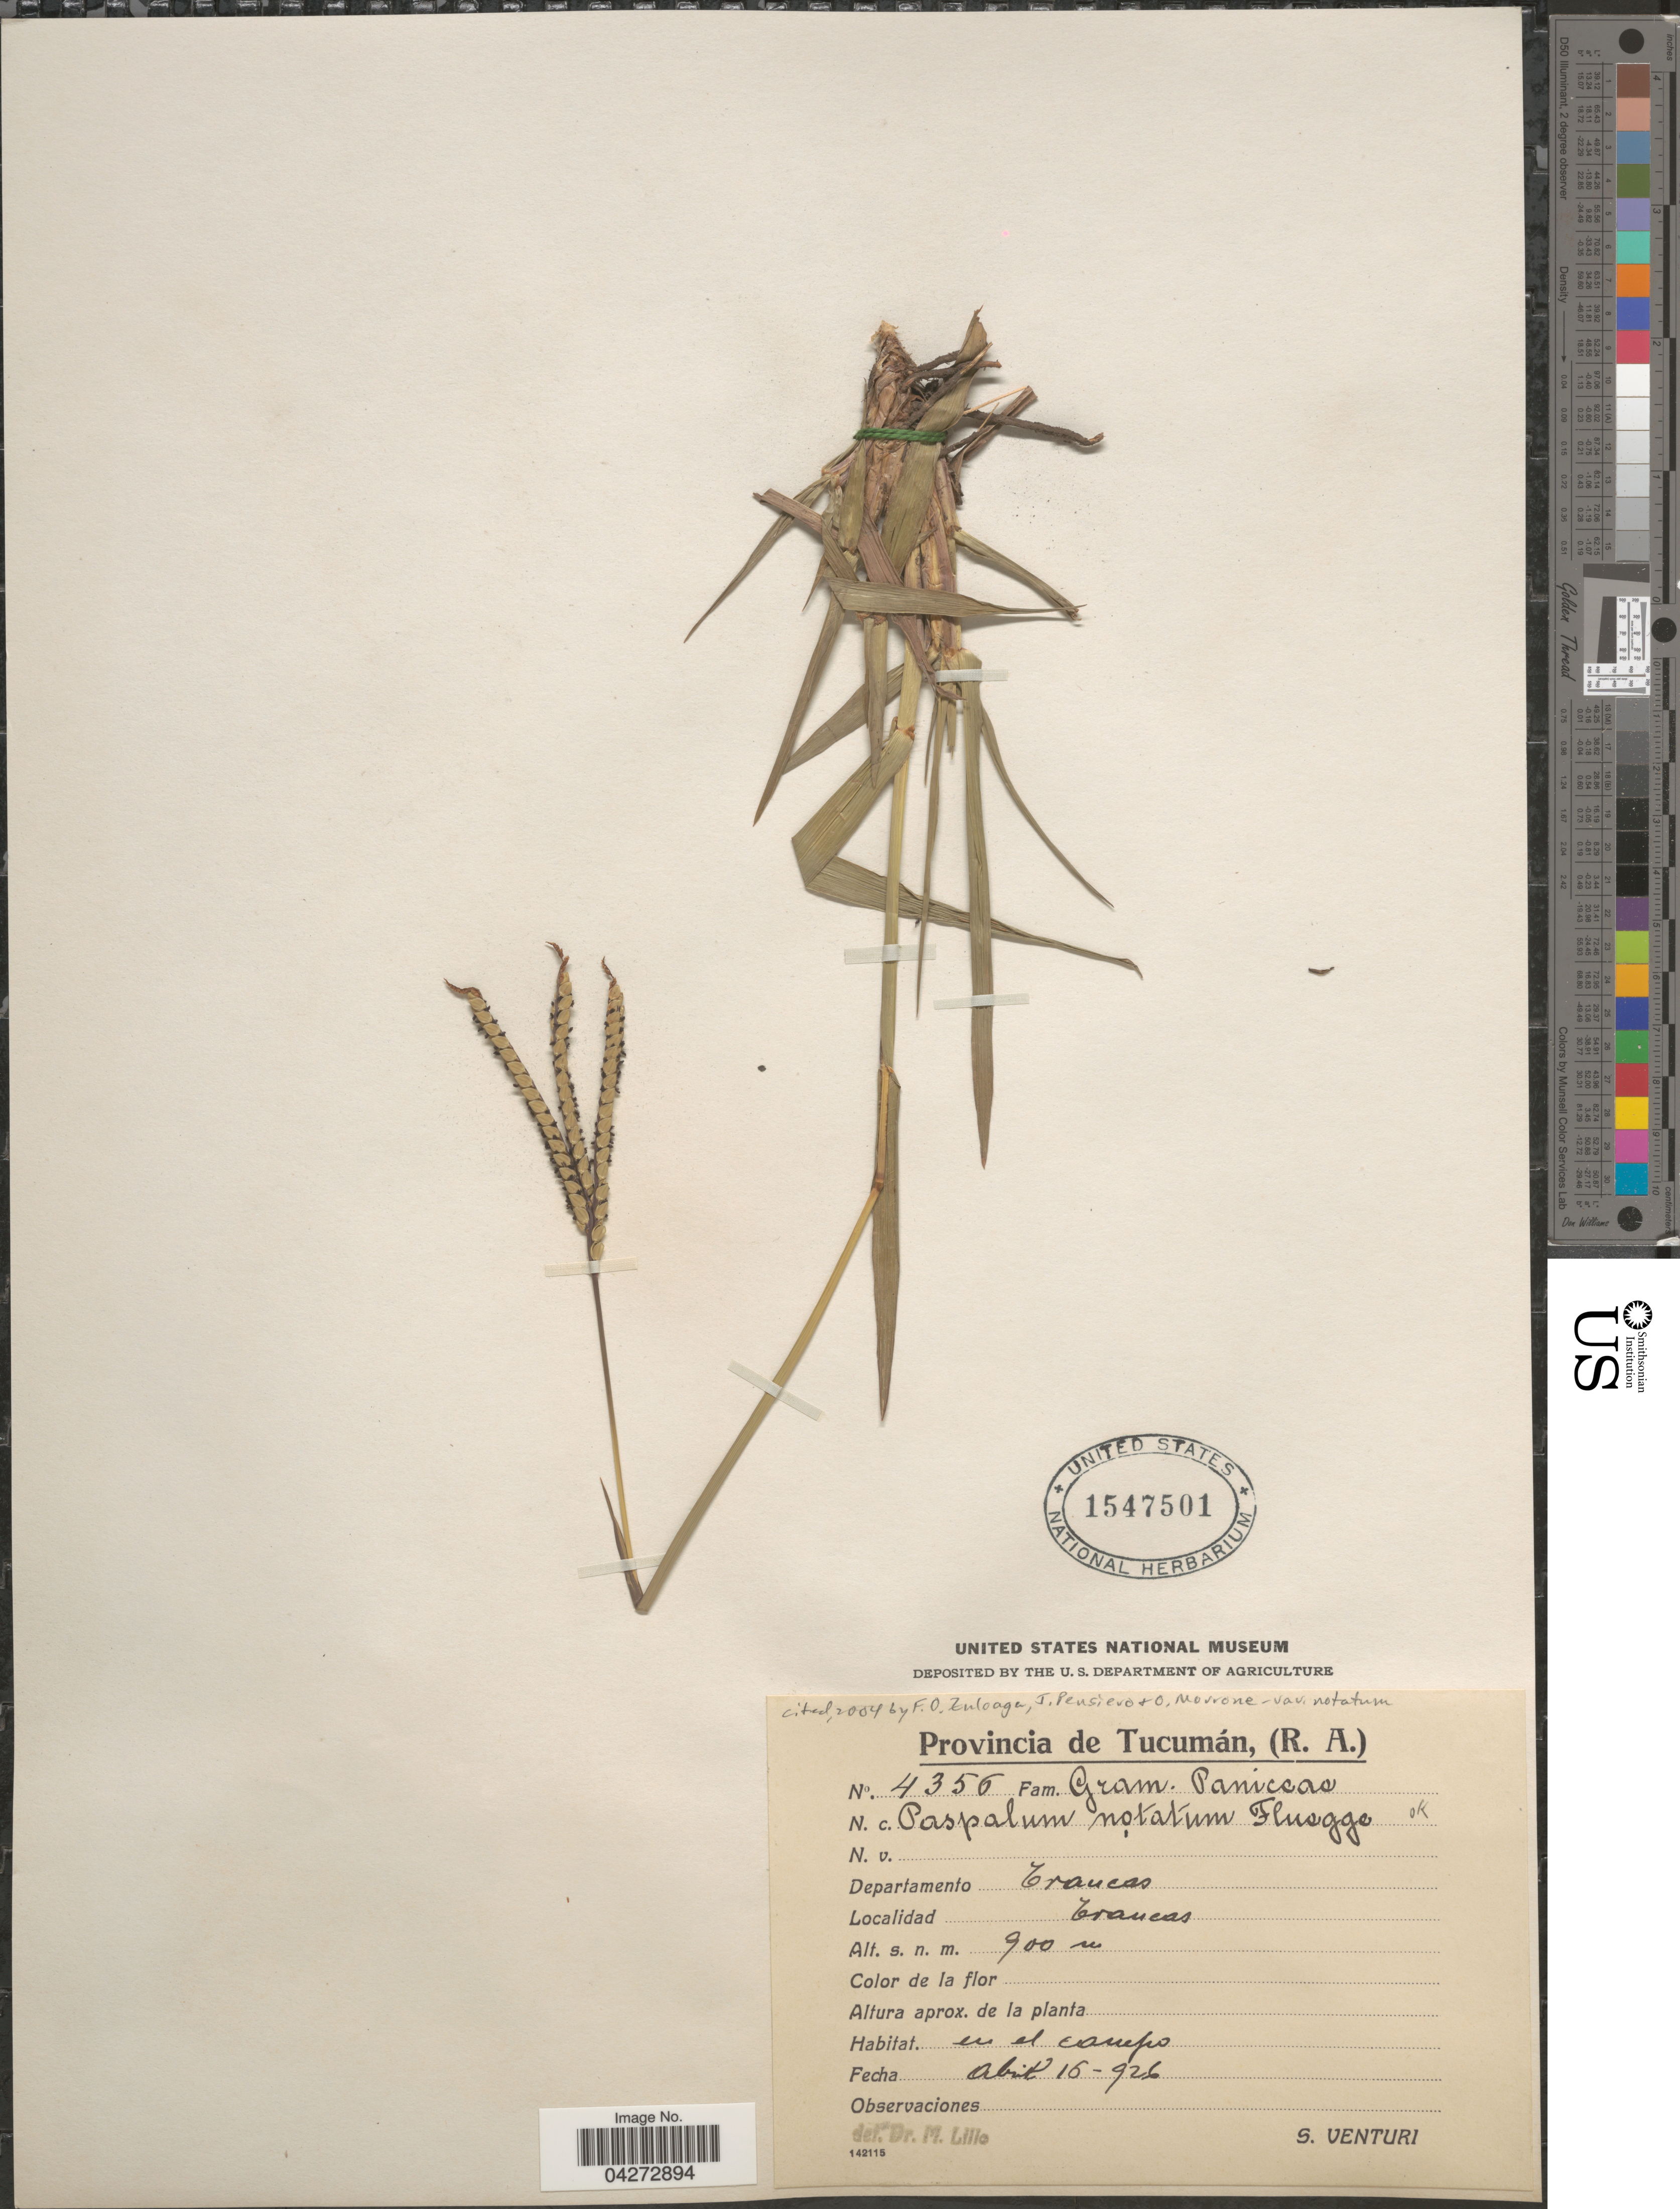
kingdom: Plantae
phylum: Tracheophyta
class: Liliopsida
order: Poales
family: Poaceae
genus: Paspalum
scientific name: Paspalum notatum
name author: Flüggé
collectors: S. Venturi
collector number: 4356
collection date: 1926-04-15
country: Argentina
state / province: Tucuman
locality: Departamento Trancas. Trancas. En el campo.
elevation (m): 900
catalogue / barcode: US 1547501